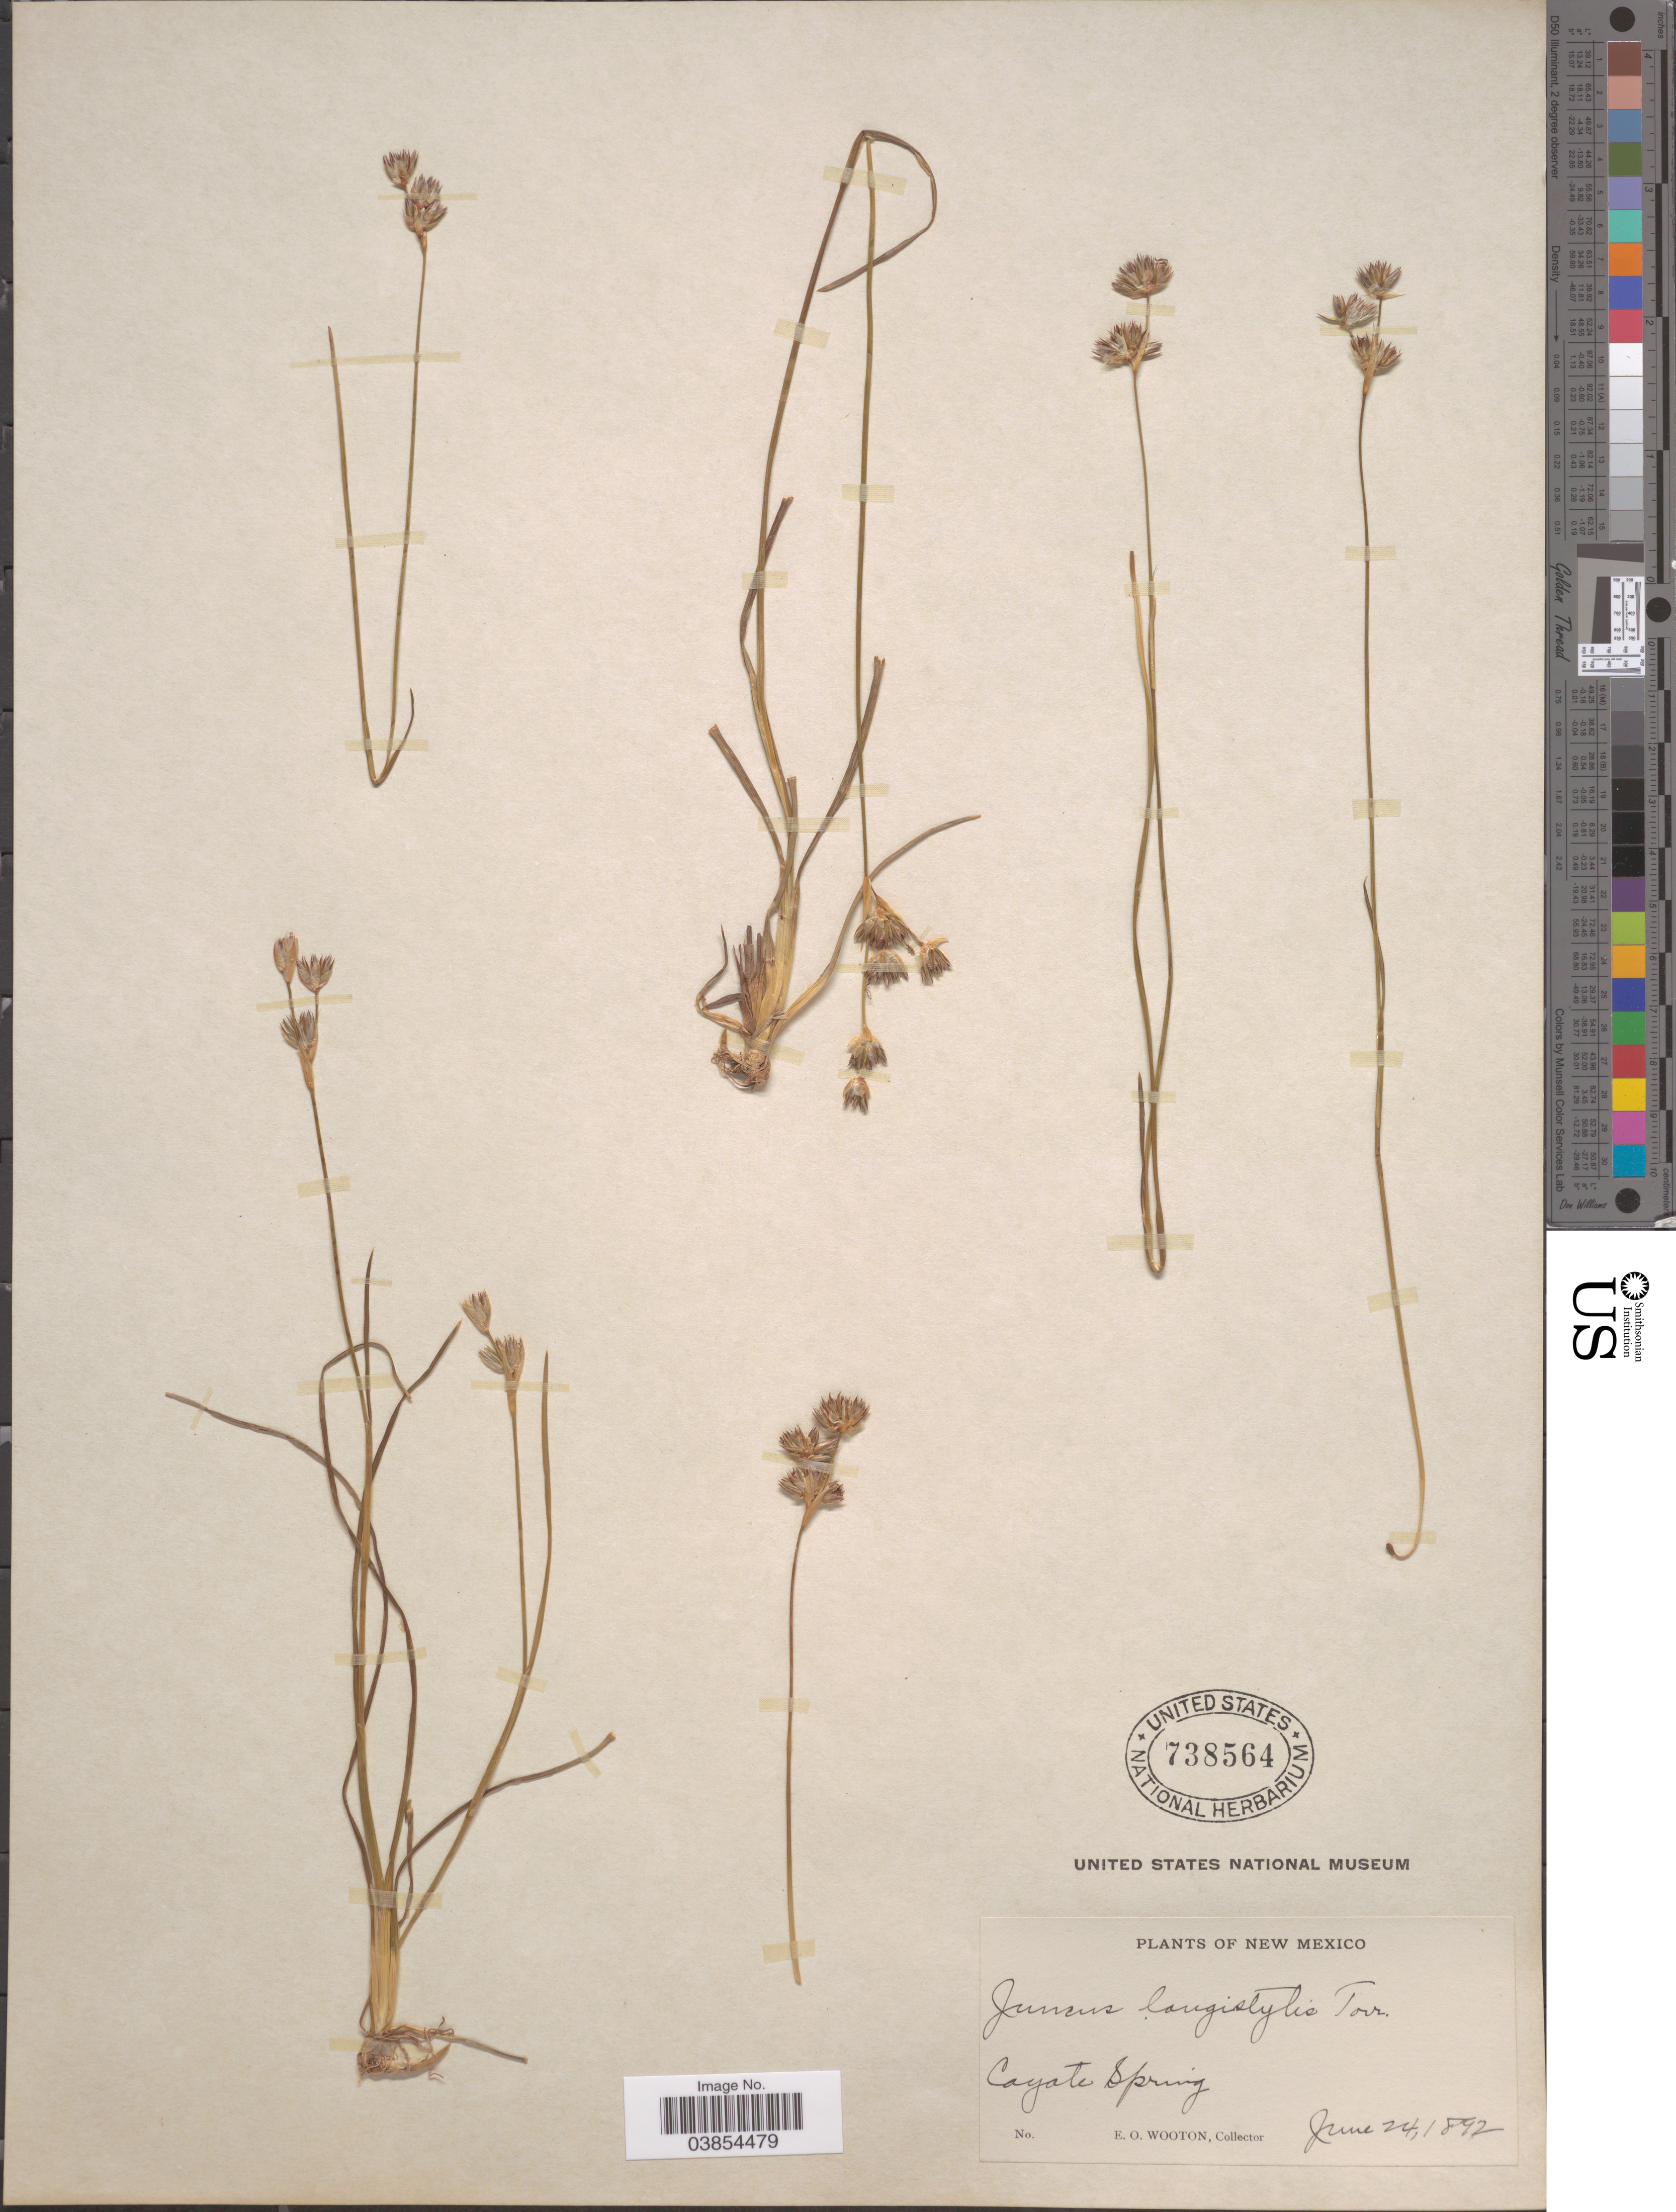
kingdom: Plantae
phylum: Tracheophyta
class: Liliopsida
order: Poales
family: Juncaceae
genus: Juncus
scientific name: Juncus longistylis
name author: Torr.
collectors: E. O. Wooton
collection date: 1892-06-24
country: United States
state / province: New Mexico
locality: Coyote Spring.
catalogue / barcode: US 738564